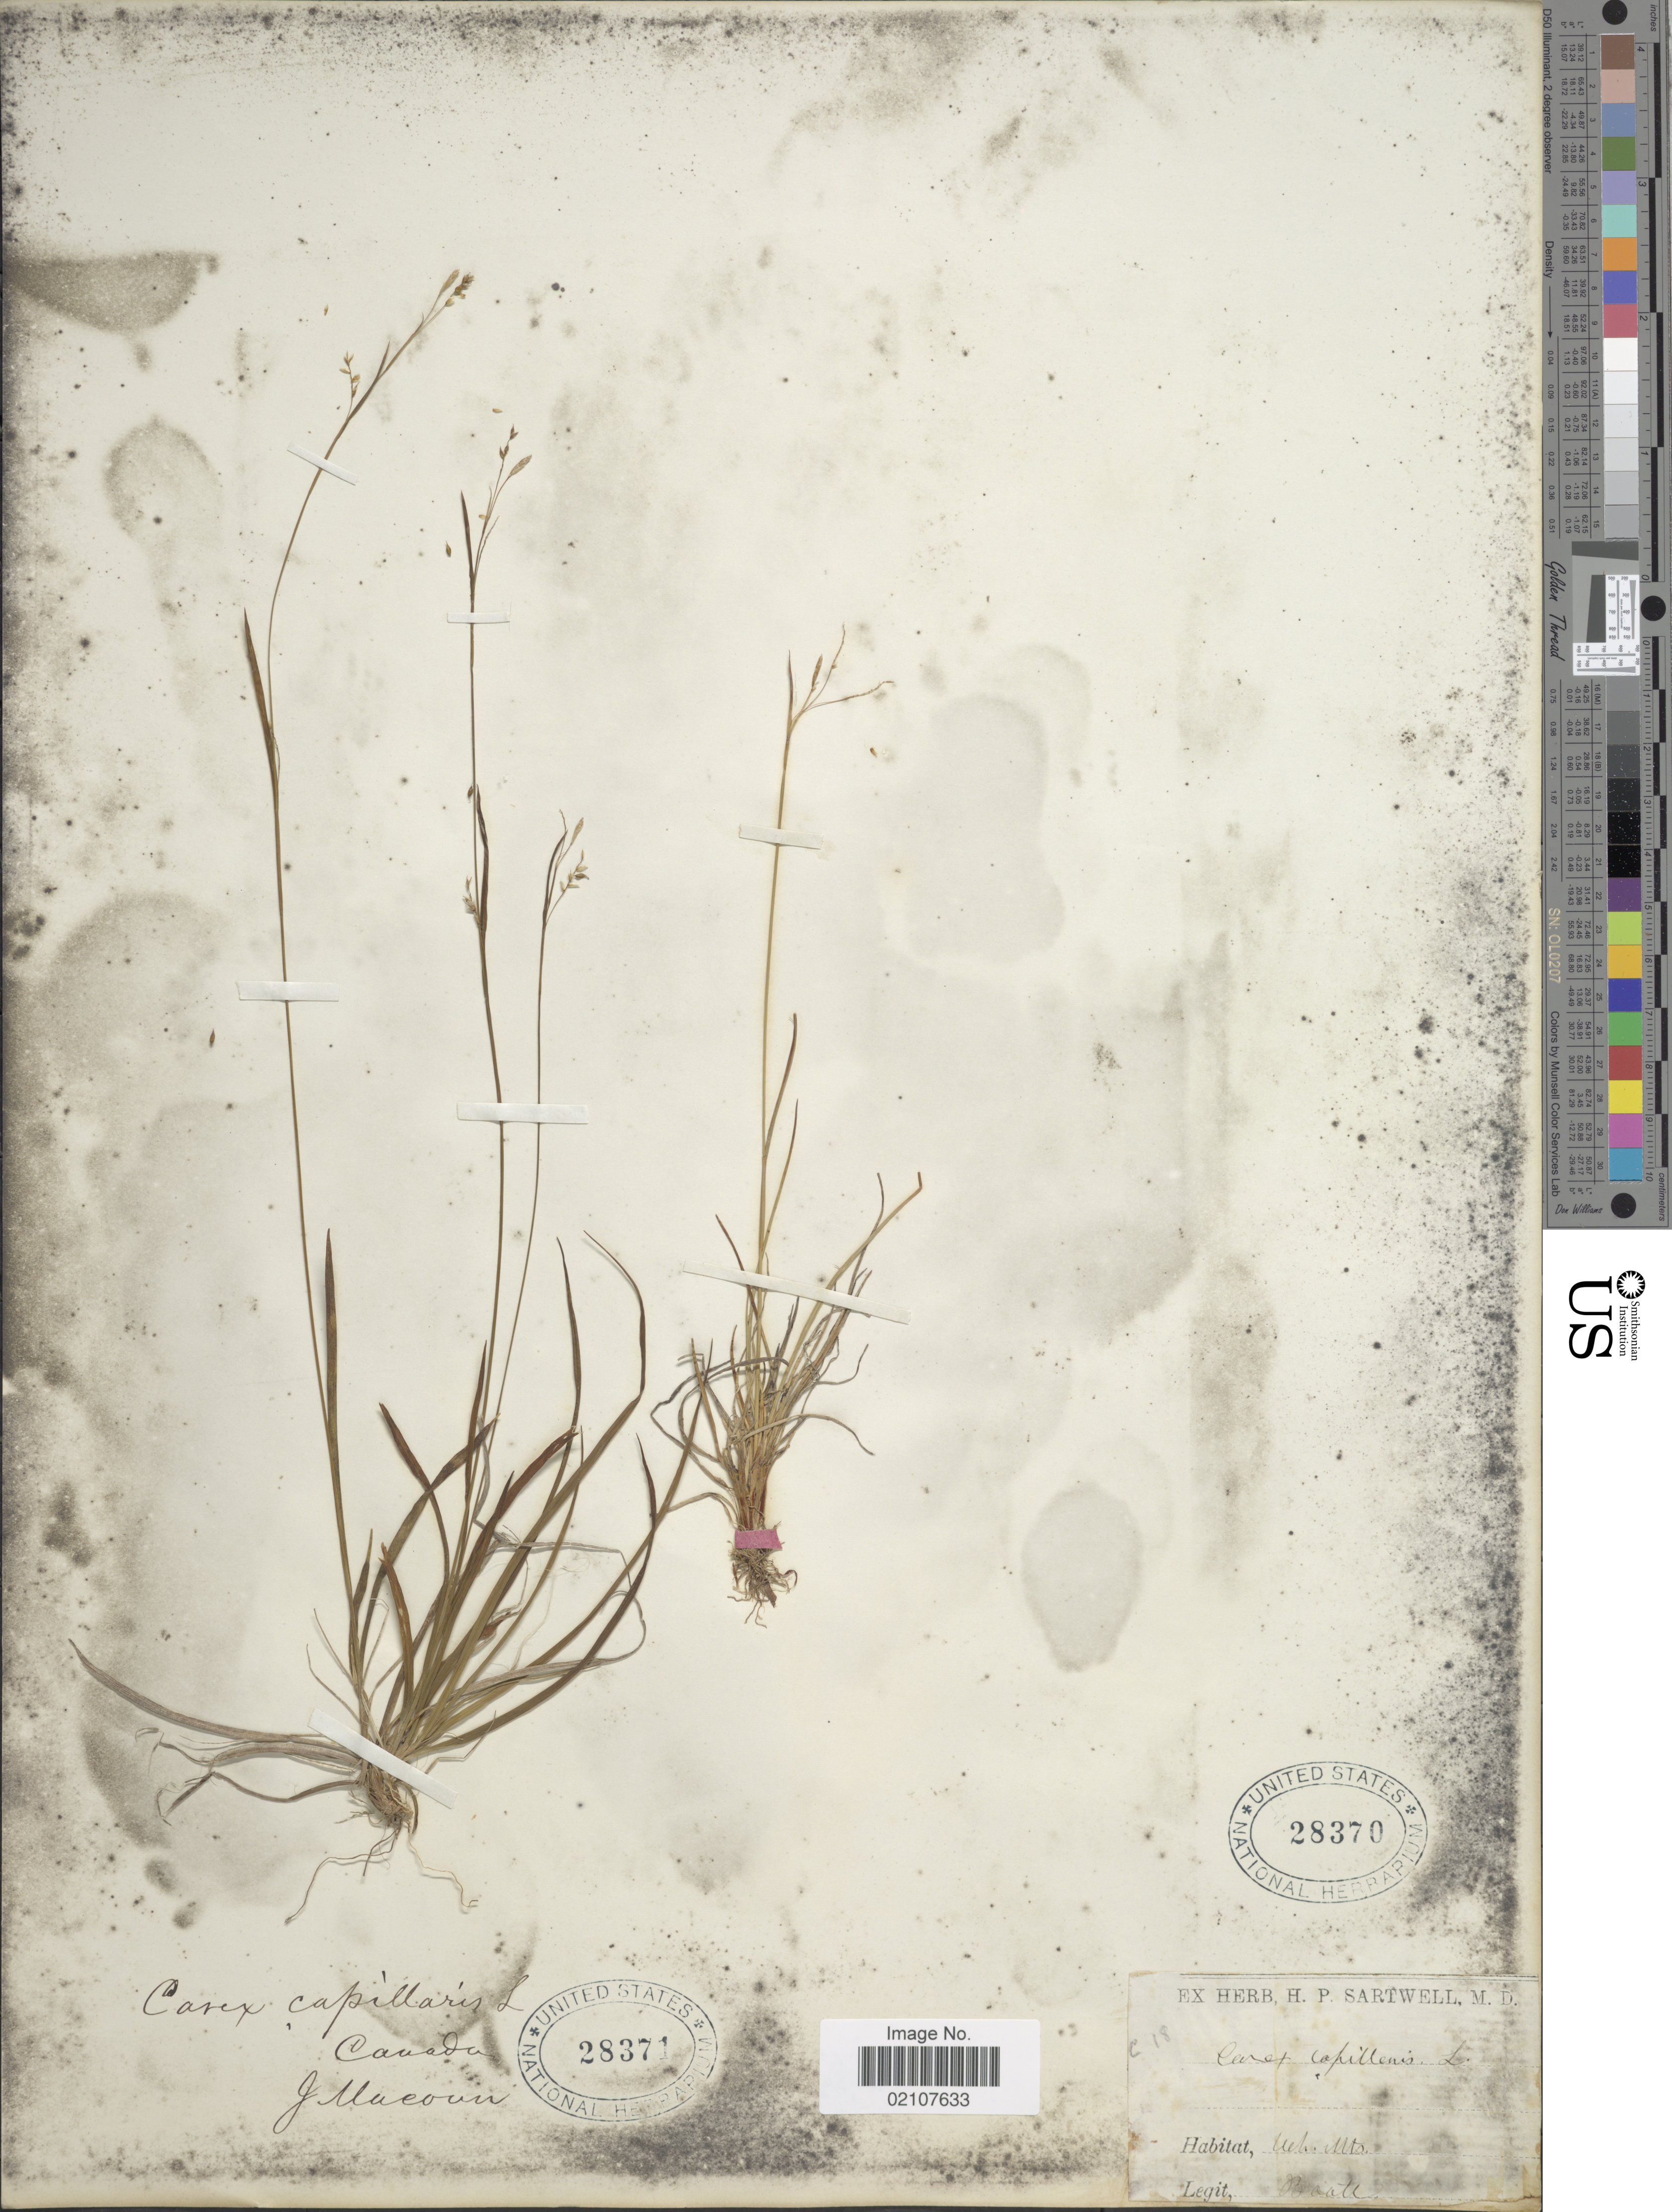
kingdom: Plantae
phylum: Tracheophyta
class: Liliopsida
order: Poales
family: Cyperaceae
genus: Carex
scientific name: Carex capillaris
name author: L.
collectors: J. Macoun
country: Canada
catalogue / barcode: US 28371